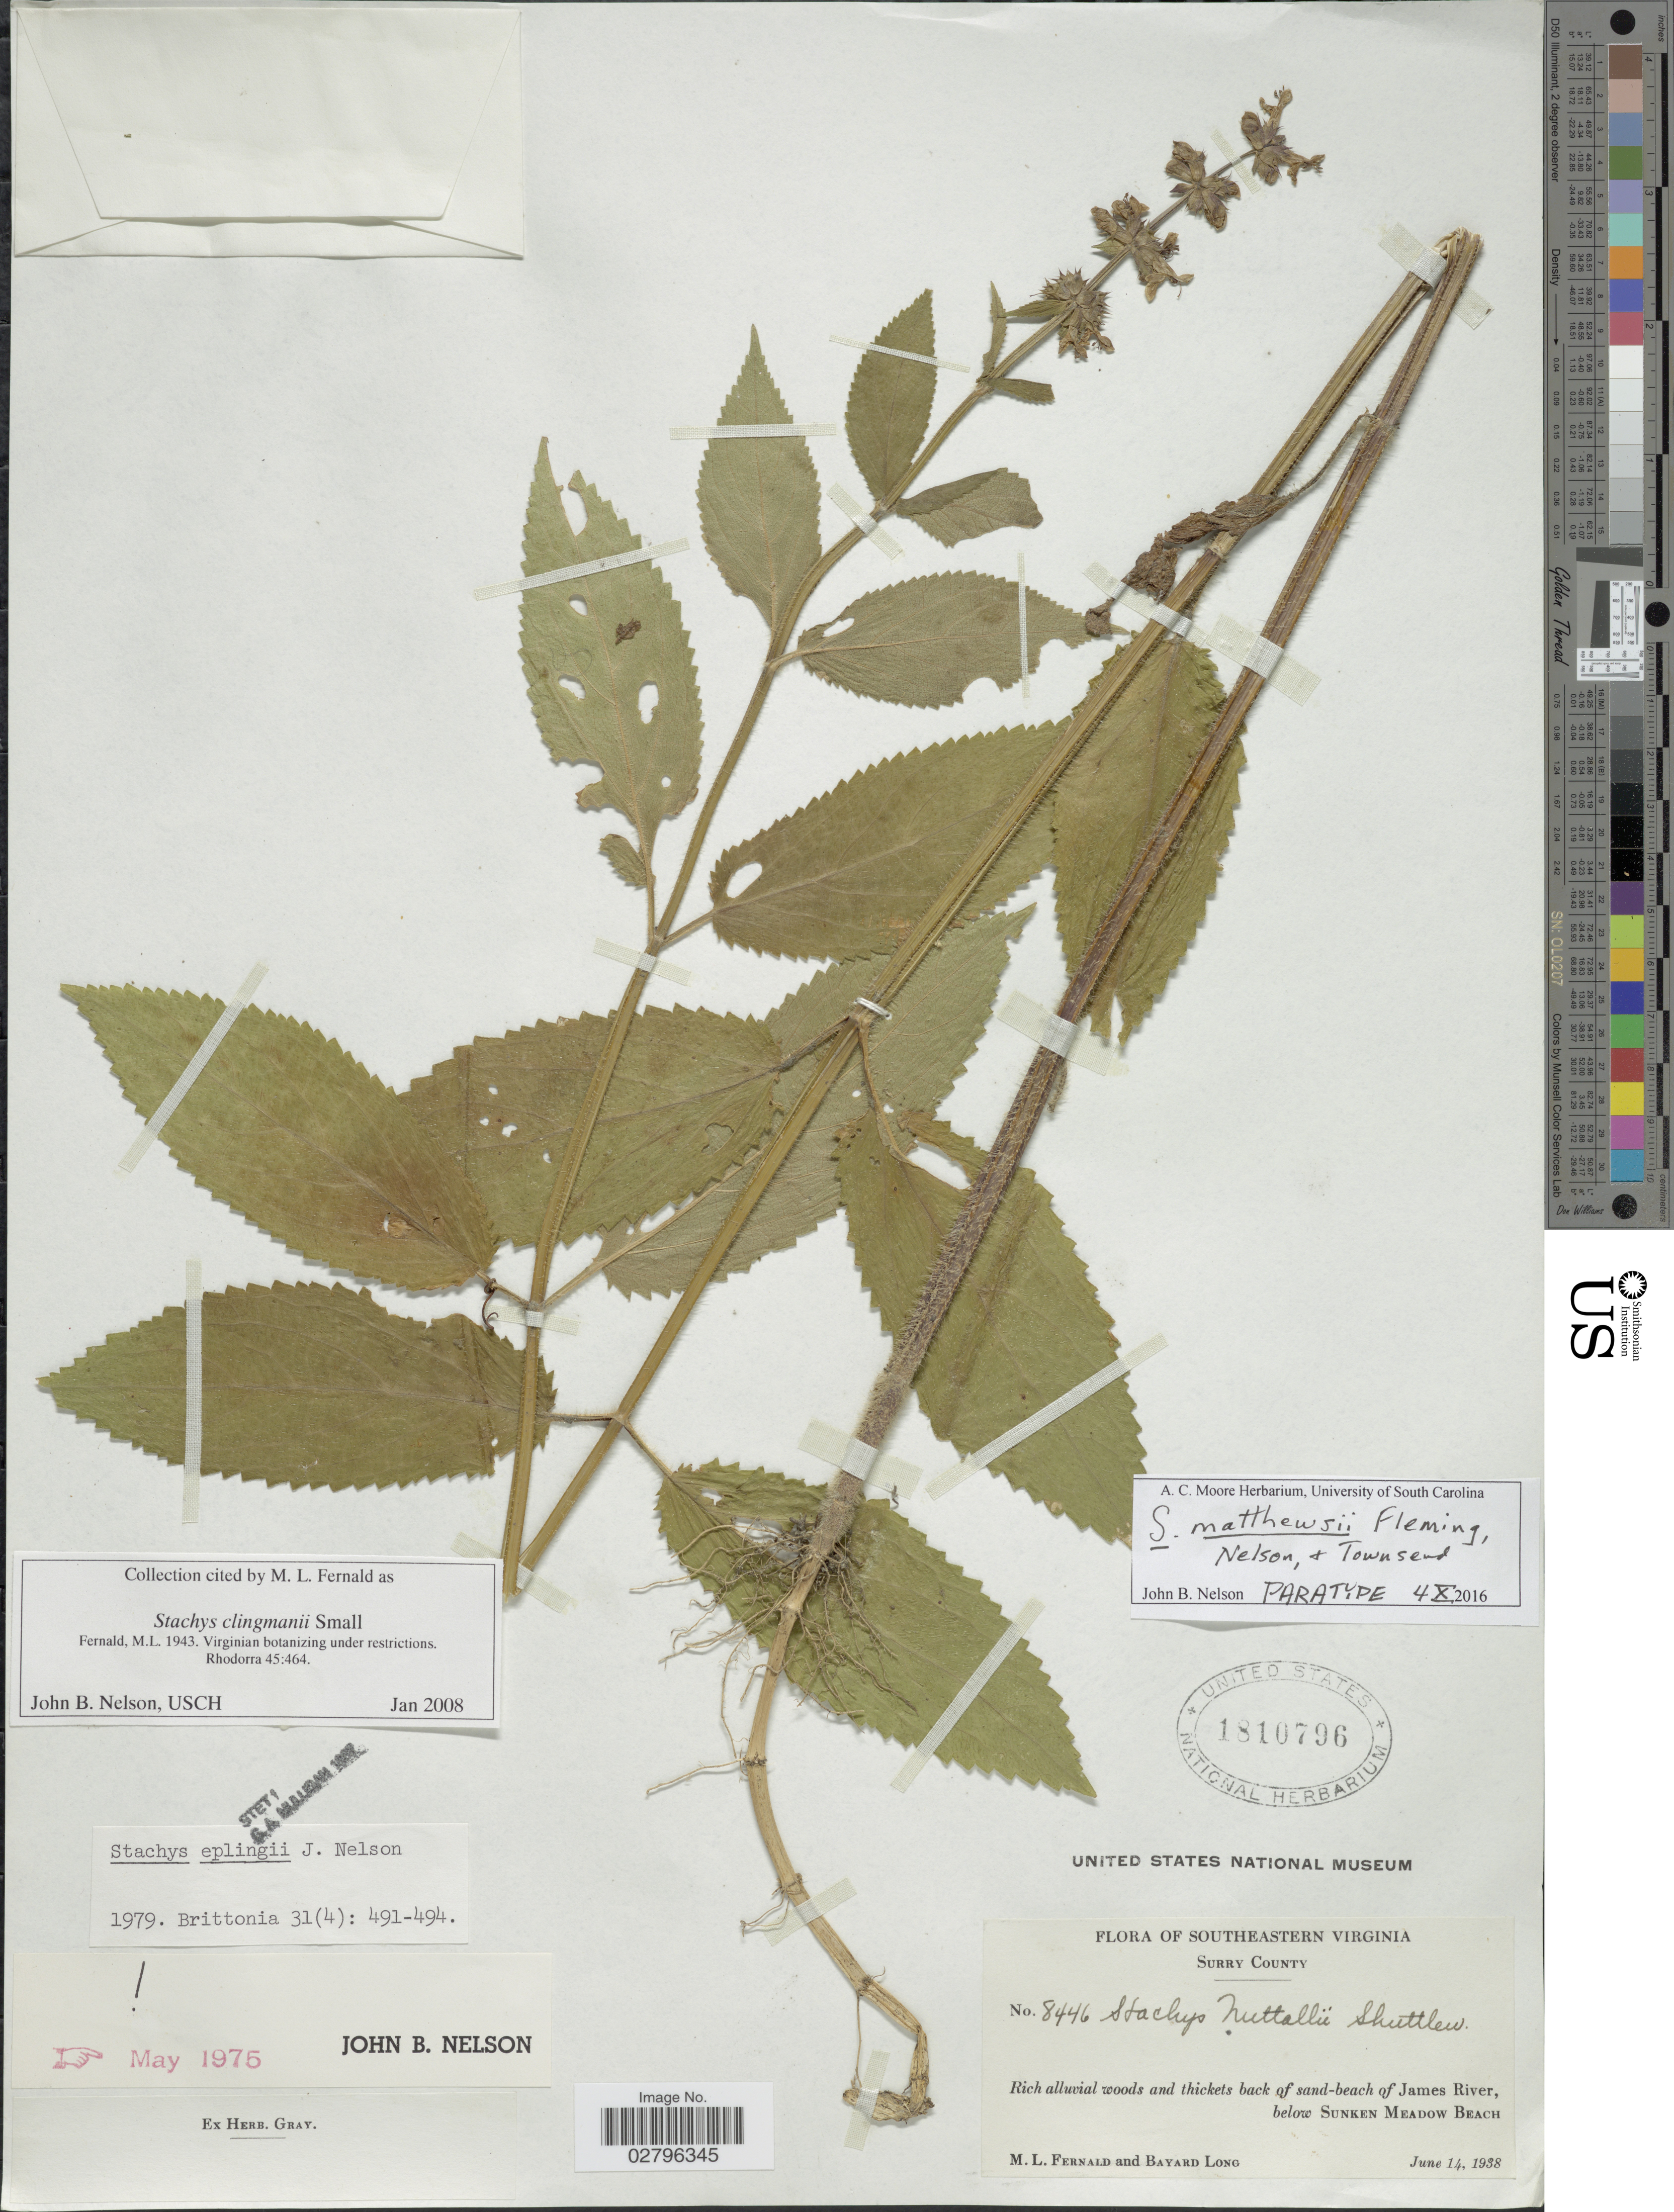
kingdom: Plantae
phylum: Tracheophyta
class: Magnoliopsida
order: Lamiales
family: Lamiaceae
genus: Stachys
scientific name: Stachys matthewsii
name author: G.P. Fleming et al.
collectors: M. L. Fernald & B. Long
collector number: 8446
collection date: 1938-06-14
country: United States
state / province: Virginia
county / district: Surry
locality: Southeastern Virginia. Surry County. Rich alluvial woods and thickets back of sand-beach of James River, below Sunken Meadow Beach.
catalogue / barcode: US 1810796